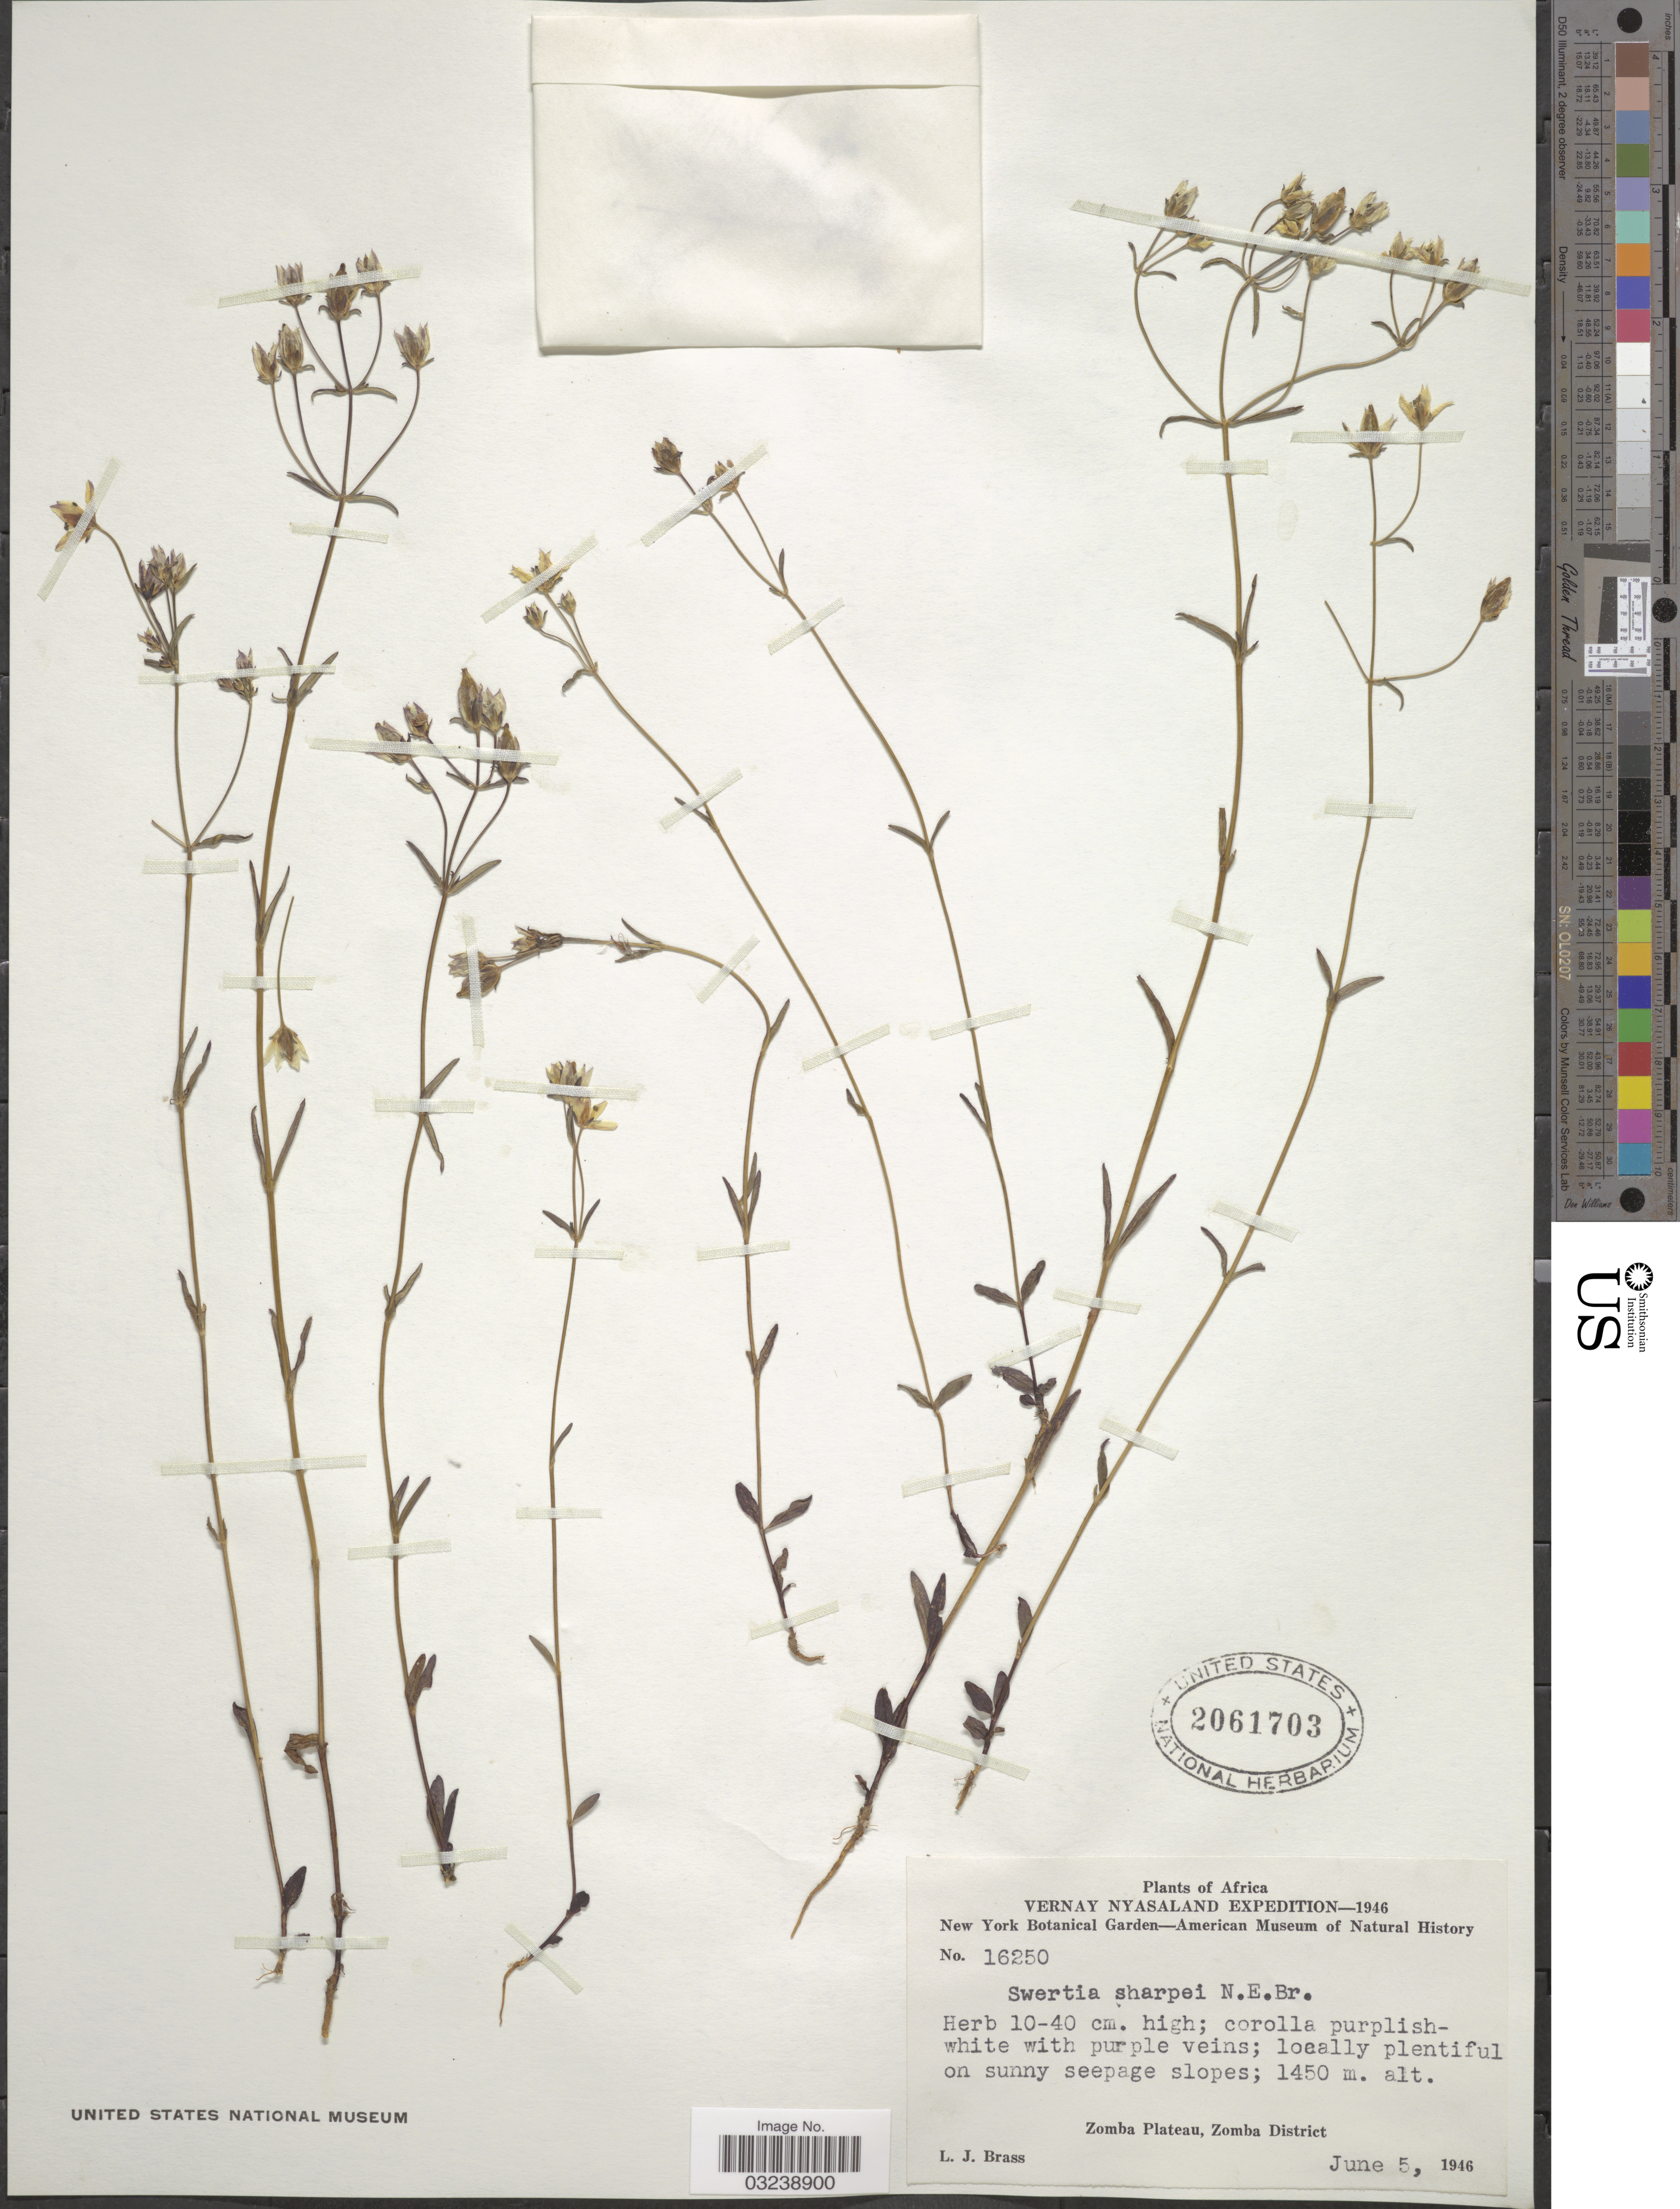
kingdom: Plantae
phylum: Tracheophyta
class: Magnoliopsida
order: Gentianales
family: Gentianaceae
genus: Swertia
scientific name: Swertia sharpei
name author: N.E. Br.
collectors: L. J. Brass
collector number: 16250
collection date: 1946-06-05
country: Malawi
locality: Africa. Vernay Nyasaland. Zomba Plateau, Zomba District.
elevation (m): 1450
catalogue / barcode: US 2061703